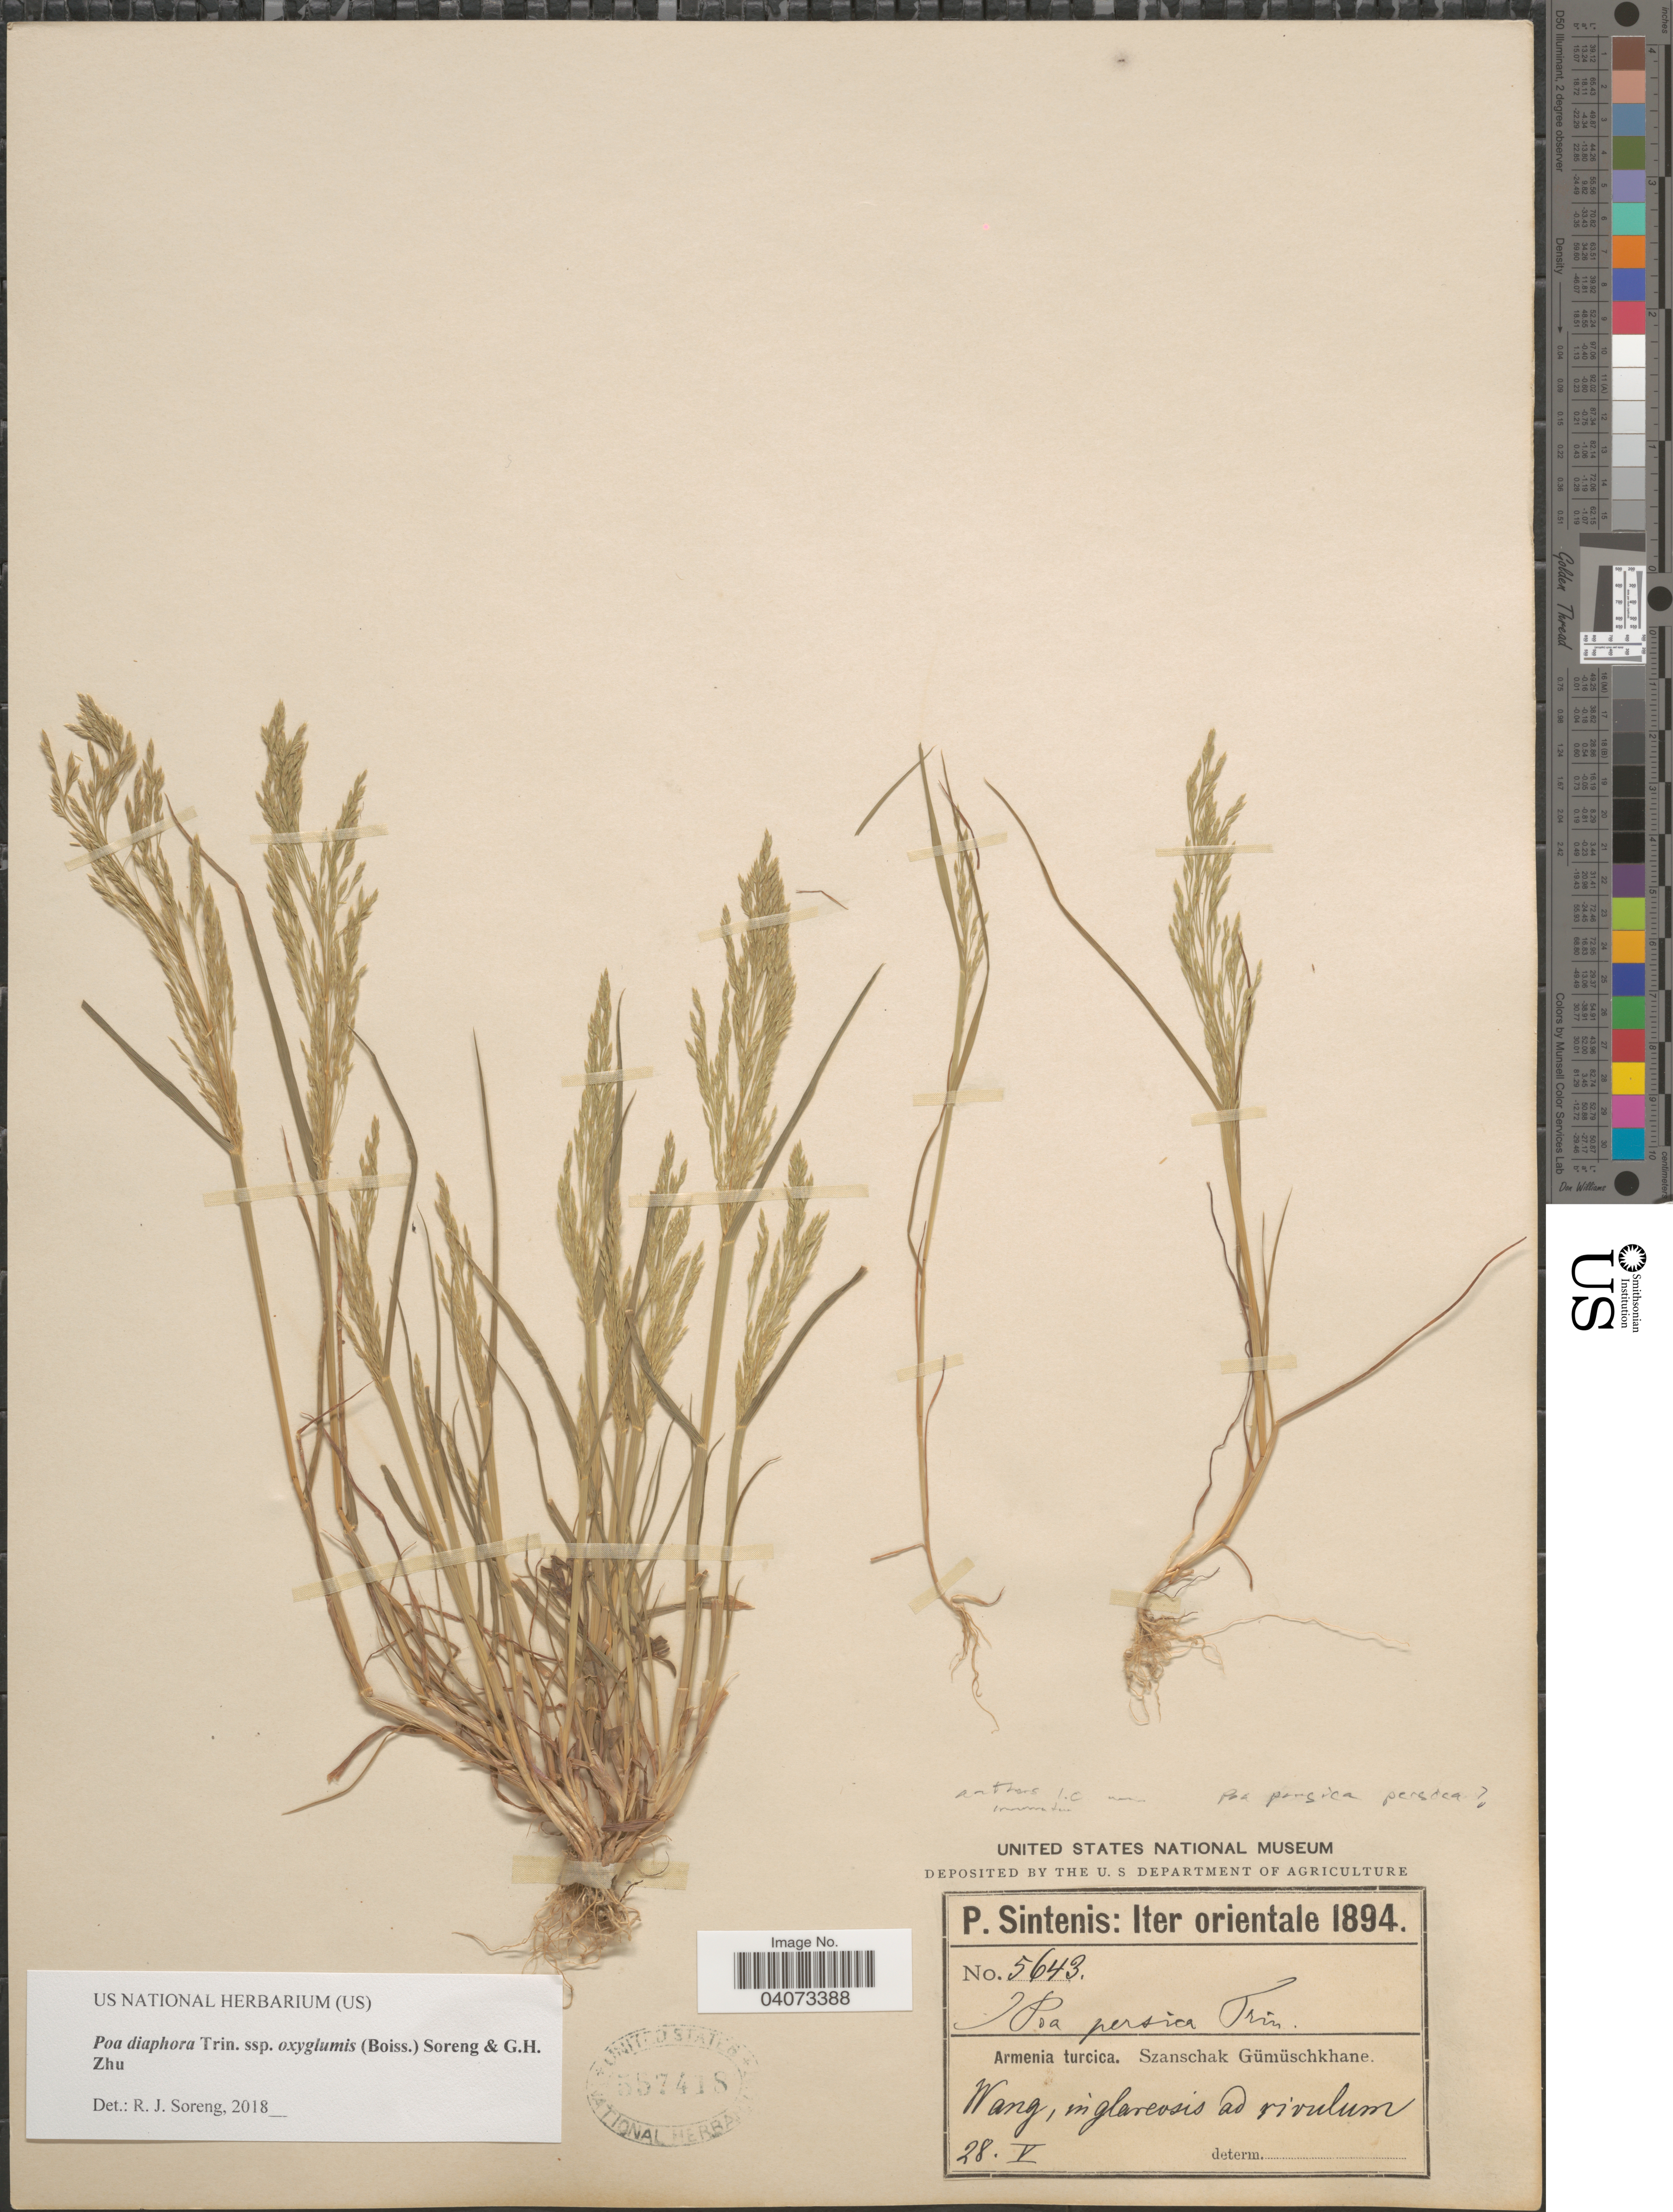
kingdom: Plantae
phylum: Tracheophyta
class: Liliopsida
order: Poales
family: Poaceae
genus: Poa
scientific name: Poa diaphora subsp. oxyglumis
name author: (Boiss.) Soreng & G.H. Zhu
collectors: P. Sintenis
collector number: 5643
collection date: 1894-05-28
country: Turkey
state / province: Gumushane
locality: Iter orientale 1894. Armenia turcica. Szanschak Gümüschkhane. Wang, in glareosis ad rivulum.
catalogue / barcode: US 557418